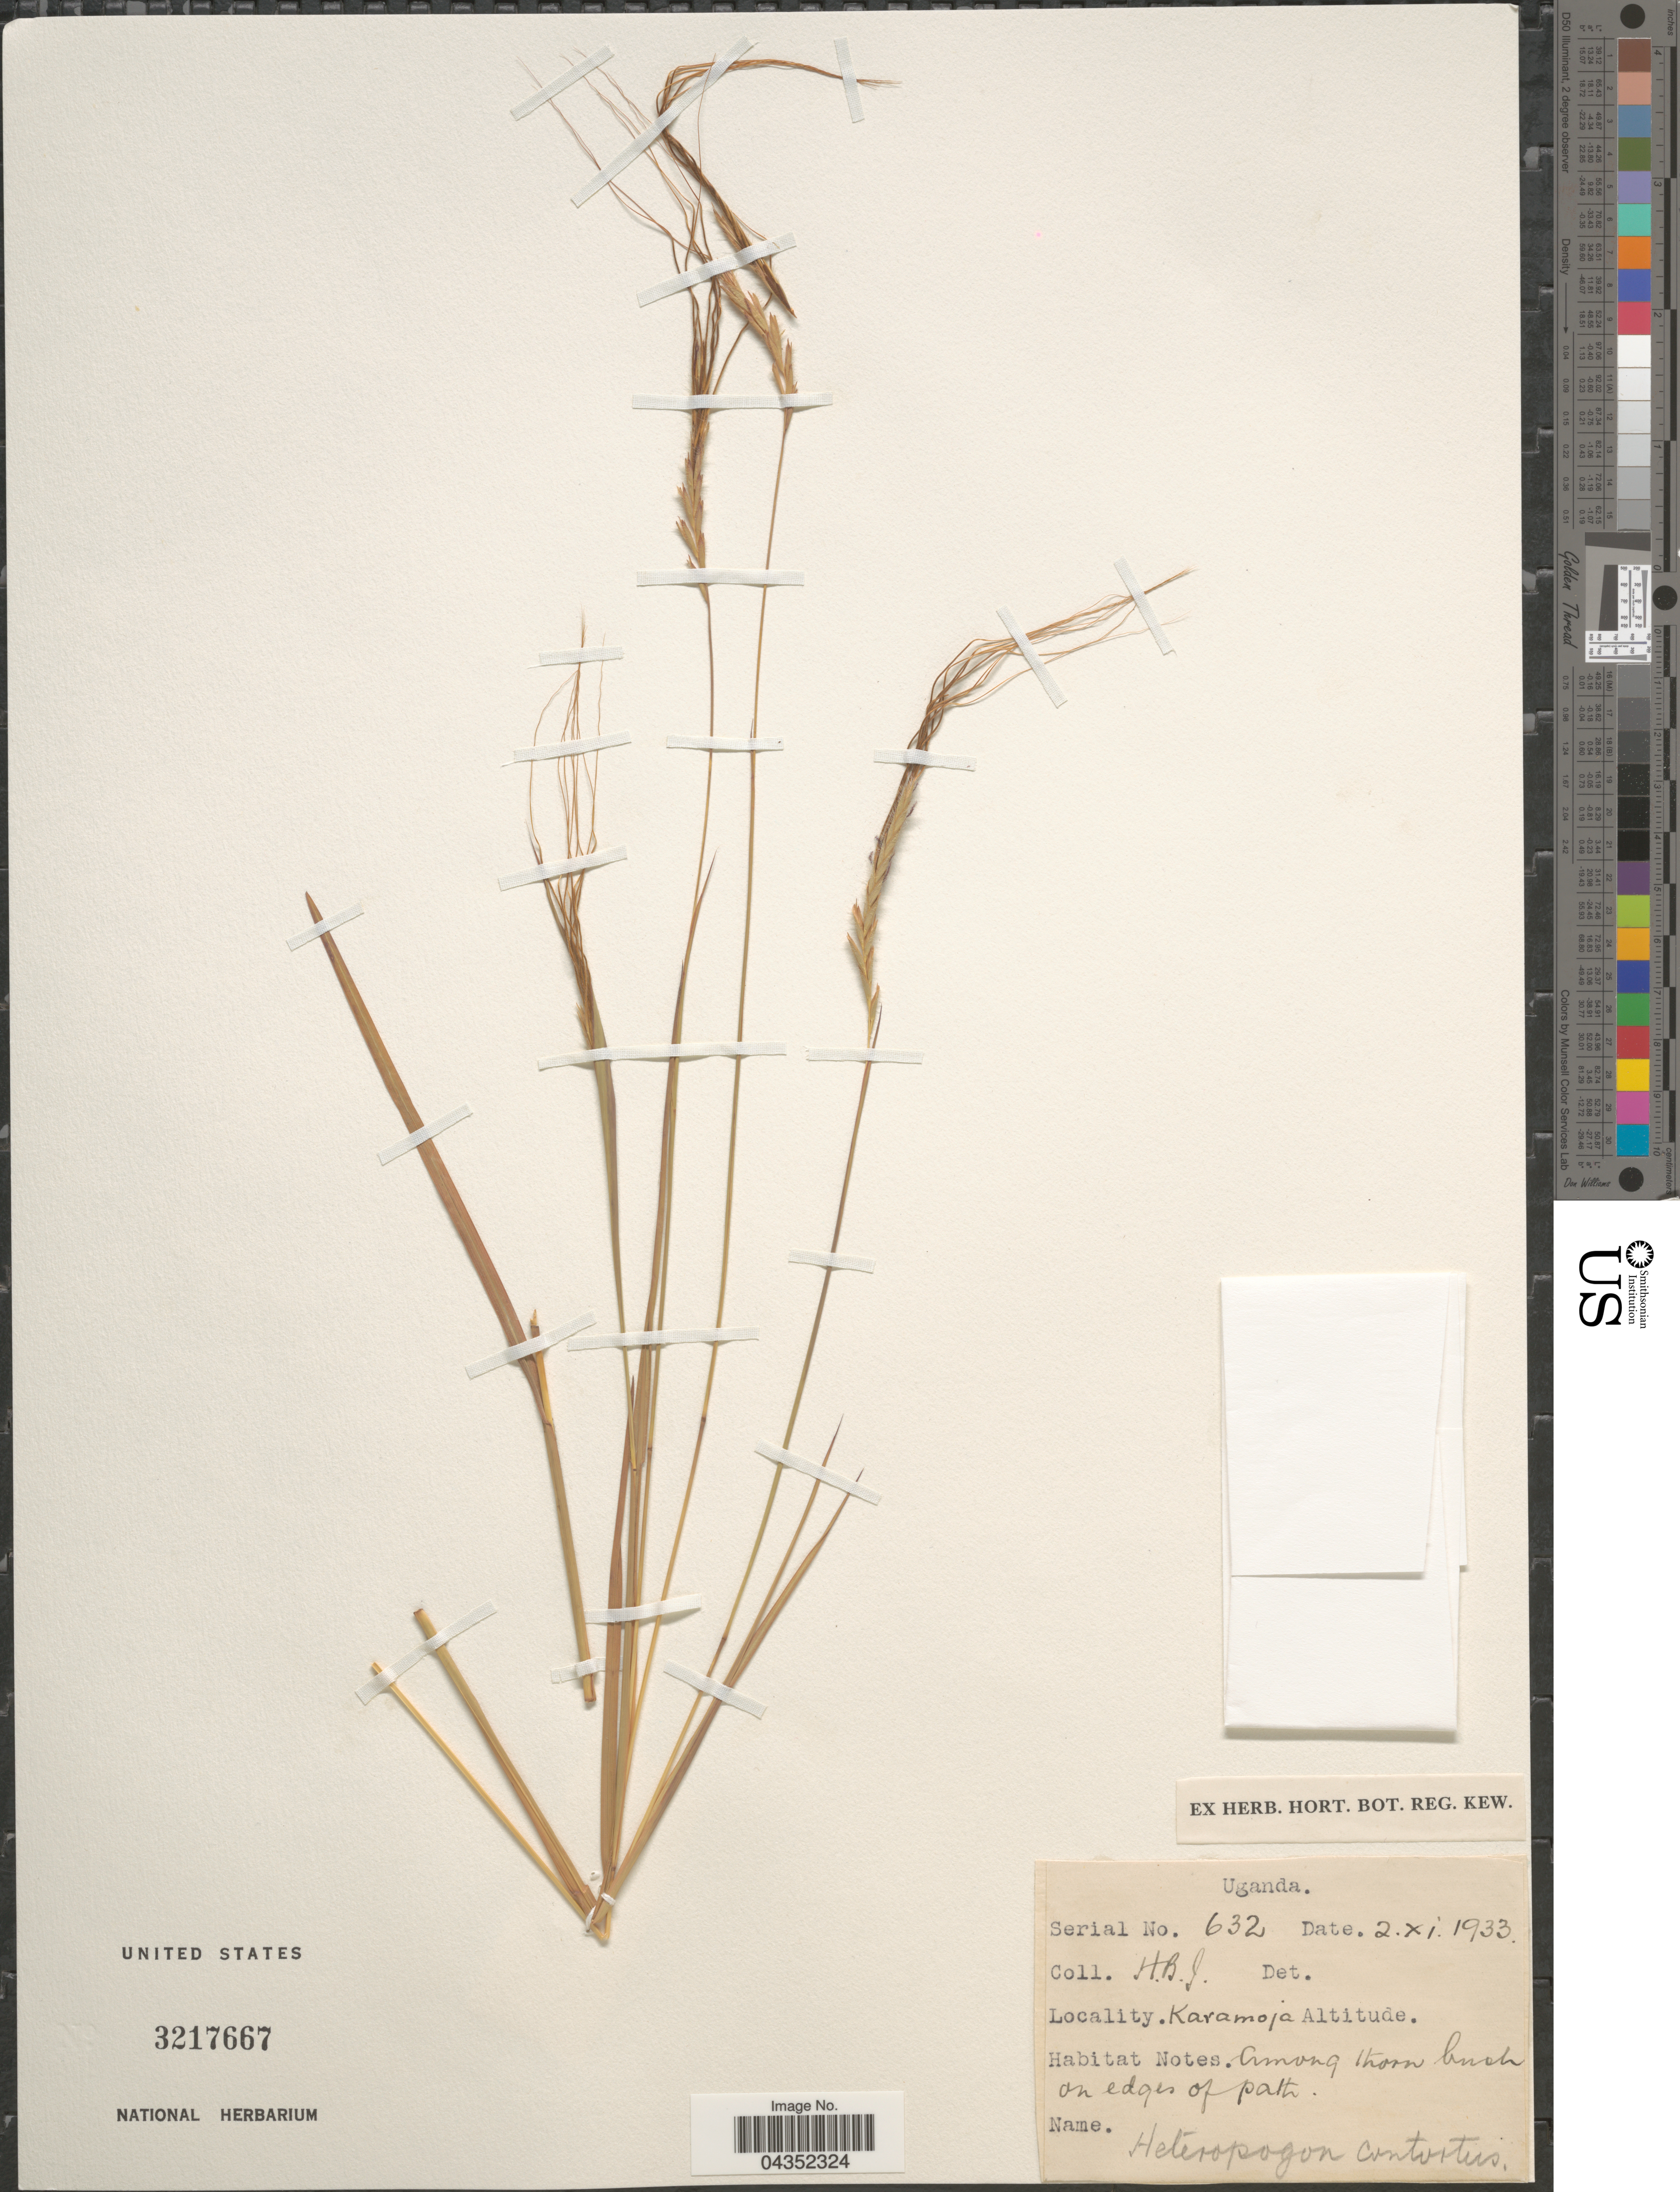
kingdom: Plantae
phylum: Tracheophyta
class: Liliopsida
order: Poales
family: Poaceae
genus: Heteropogon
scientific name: Heteropogon contortus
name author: (L.) P. Beauv. ex Roem. & Schult.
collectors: H. B. J.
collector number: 632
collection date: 1933-11-02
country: Uganda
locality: Karamoja.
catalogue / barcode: US 3217667